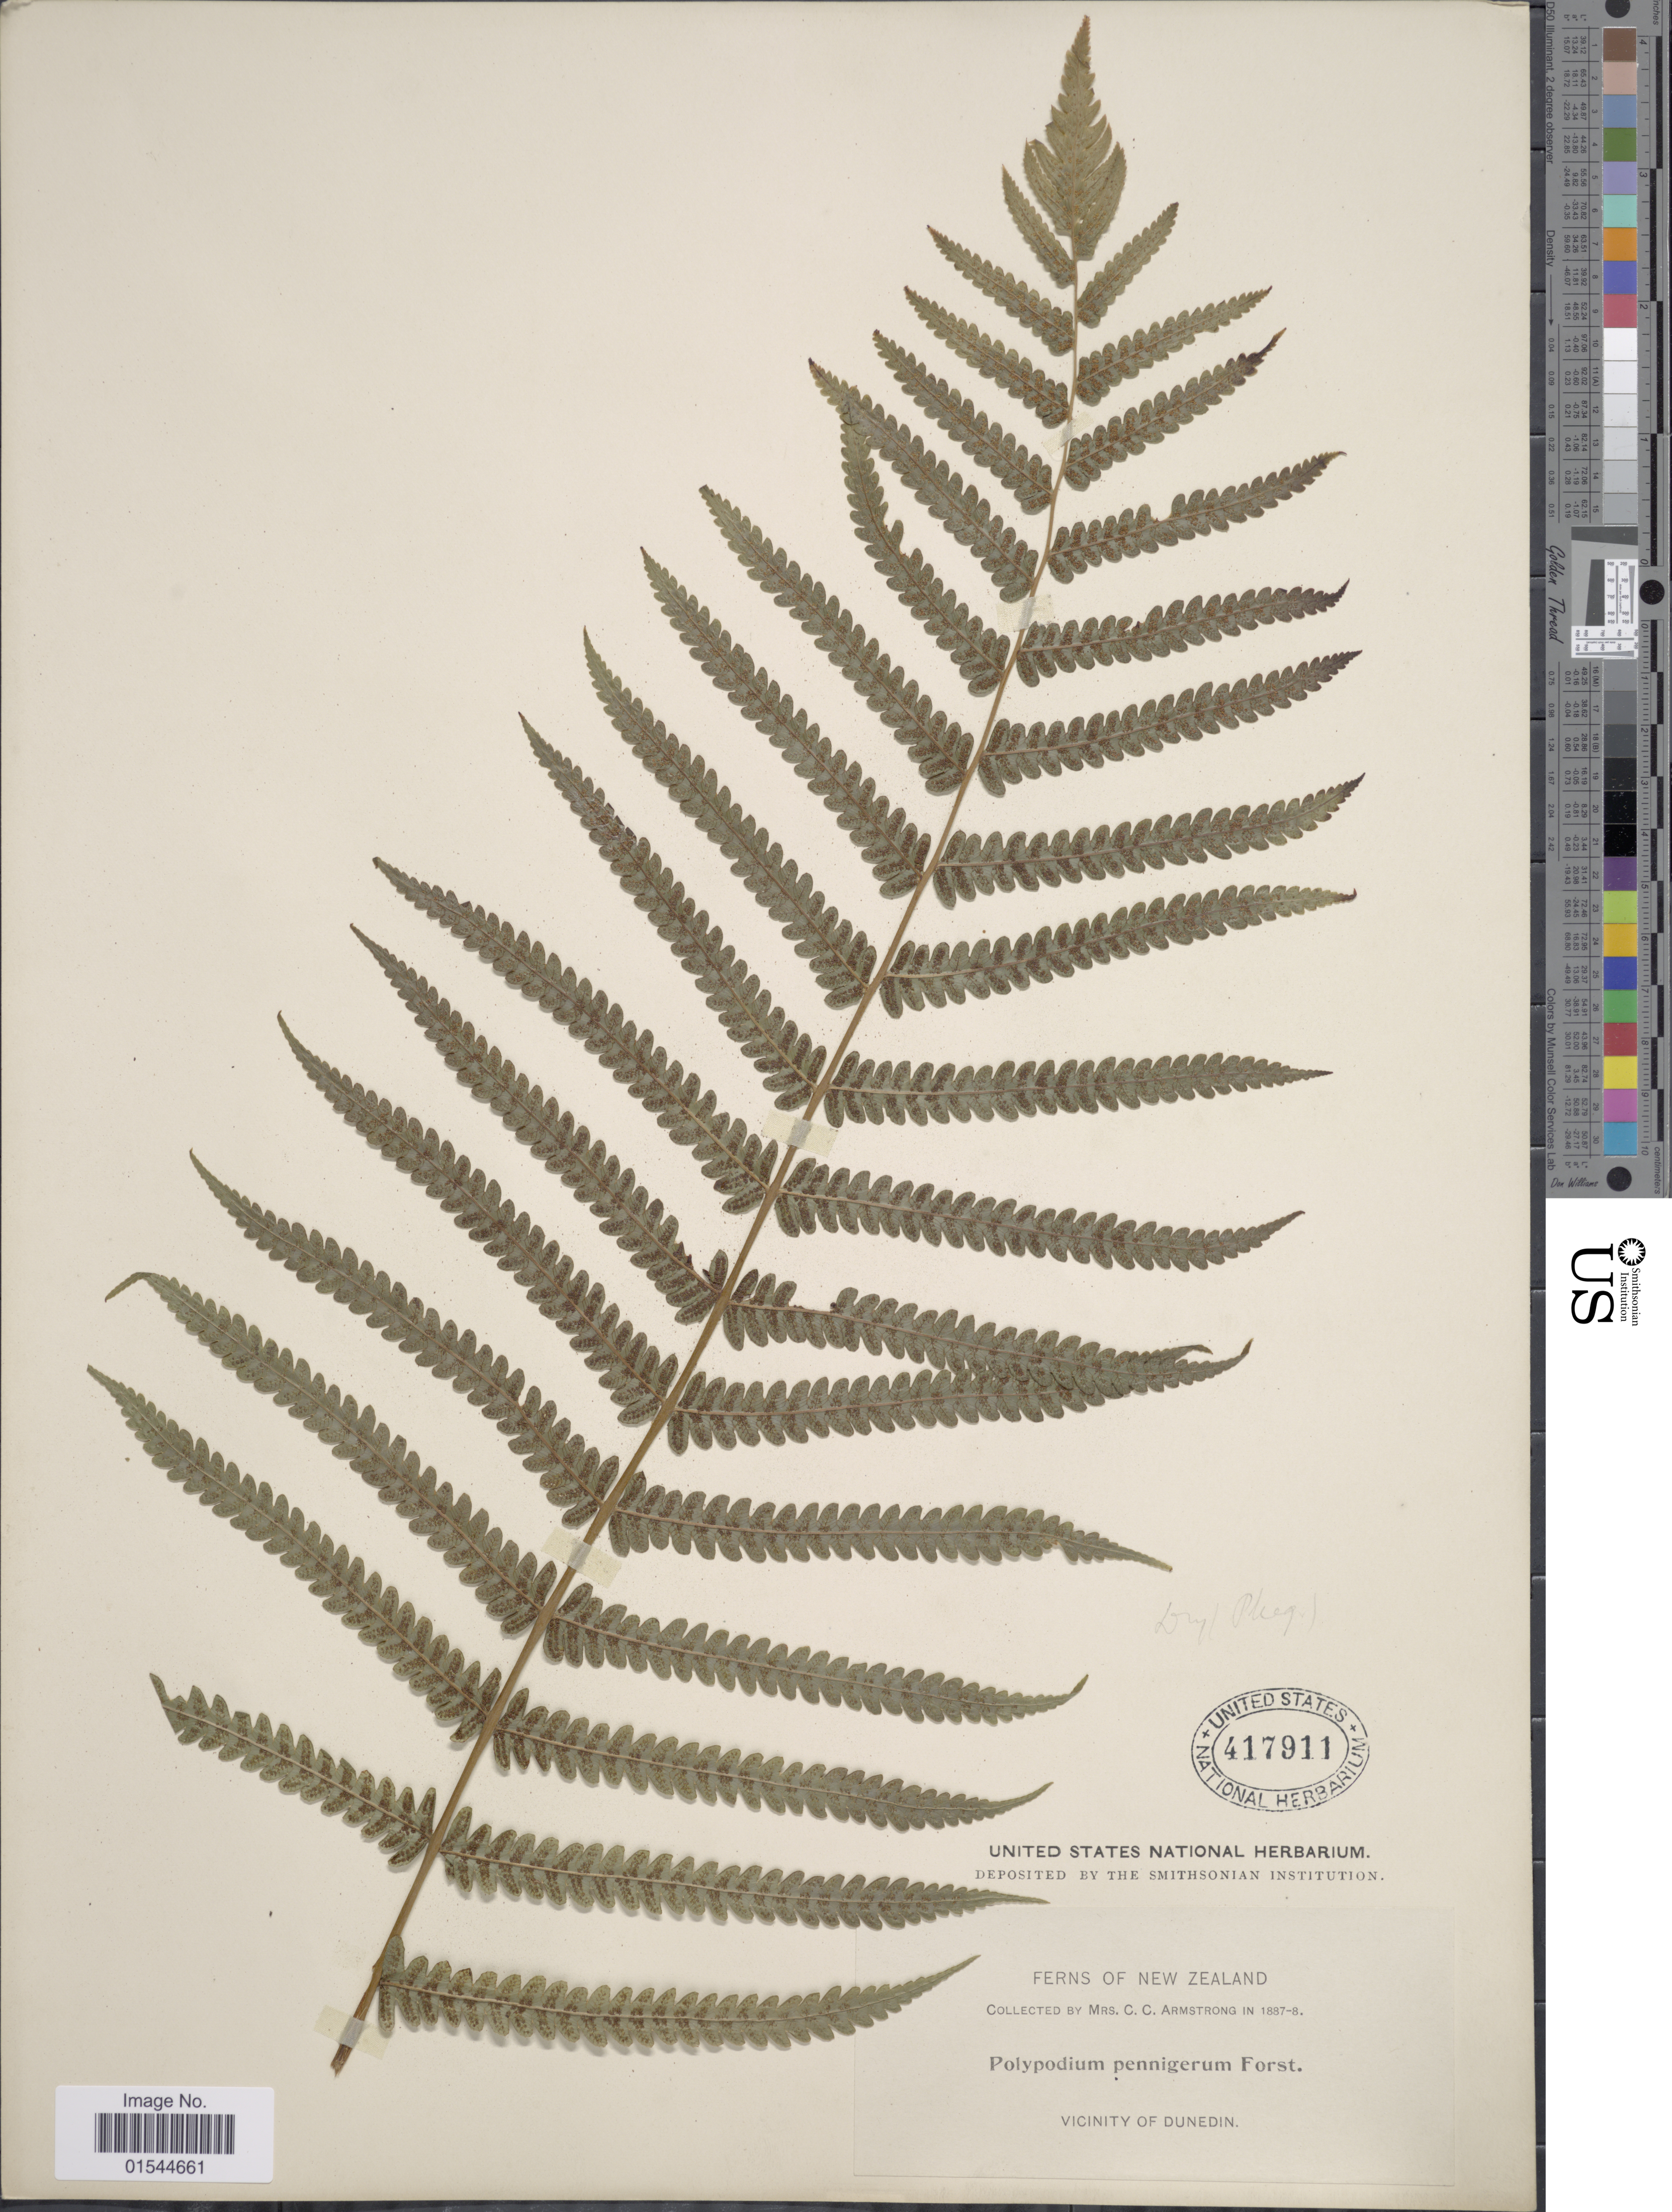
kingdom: Plantae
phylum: Tracheophyta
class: Polypodiopsida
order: Polypodiales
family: Thelypteridaceae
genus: Pneumatopteris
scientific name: Pneumatopteris pennigera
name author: (G. Forst.) Holttum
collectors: C. Armstrong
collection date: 1887/1888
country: New Zealand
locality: Vicinity of Dunedin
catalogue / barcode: US 417911